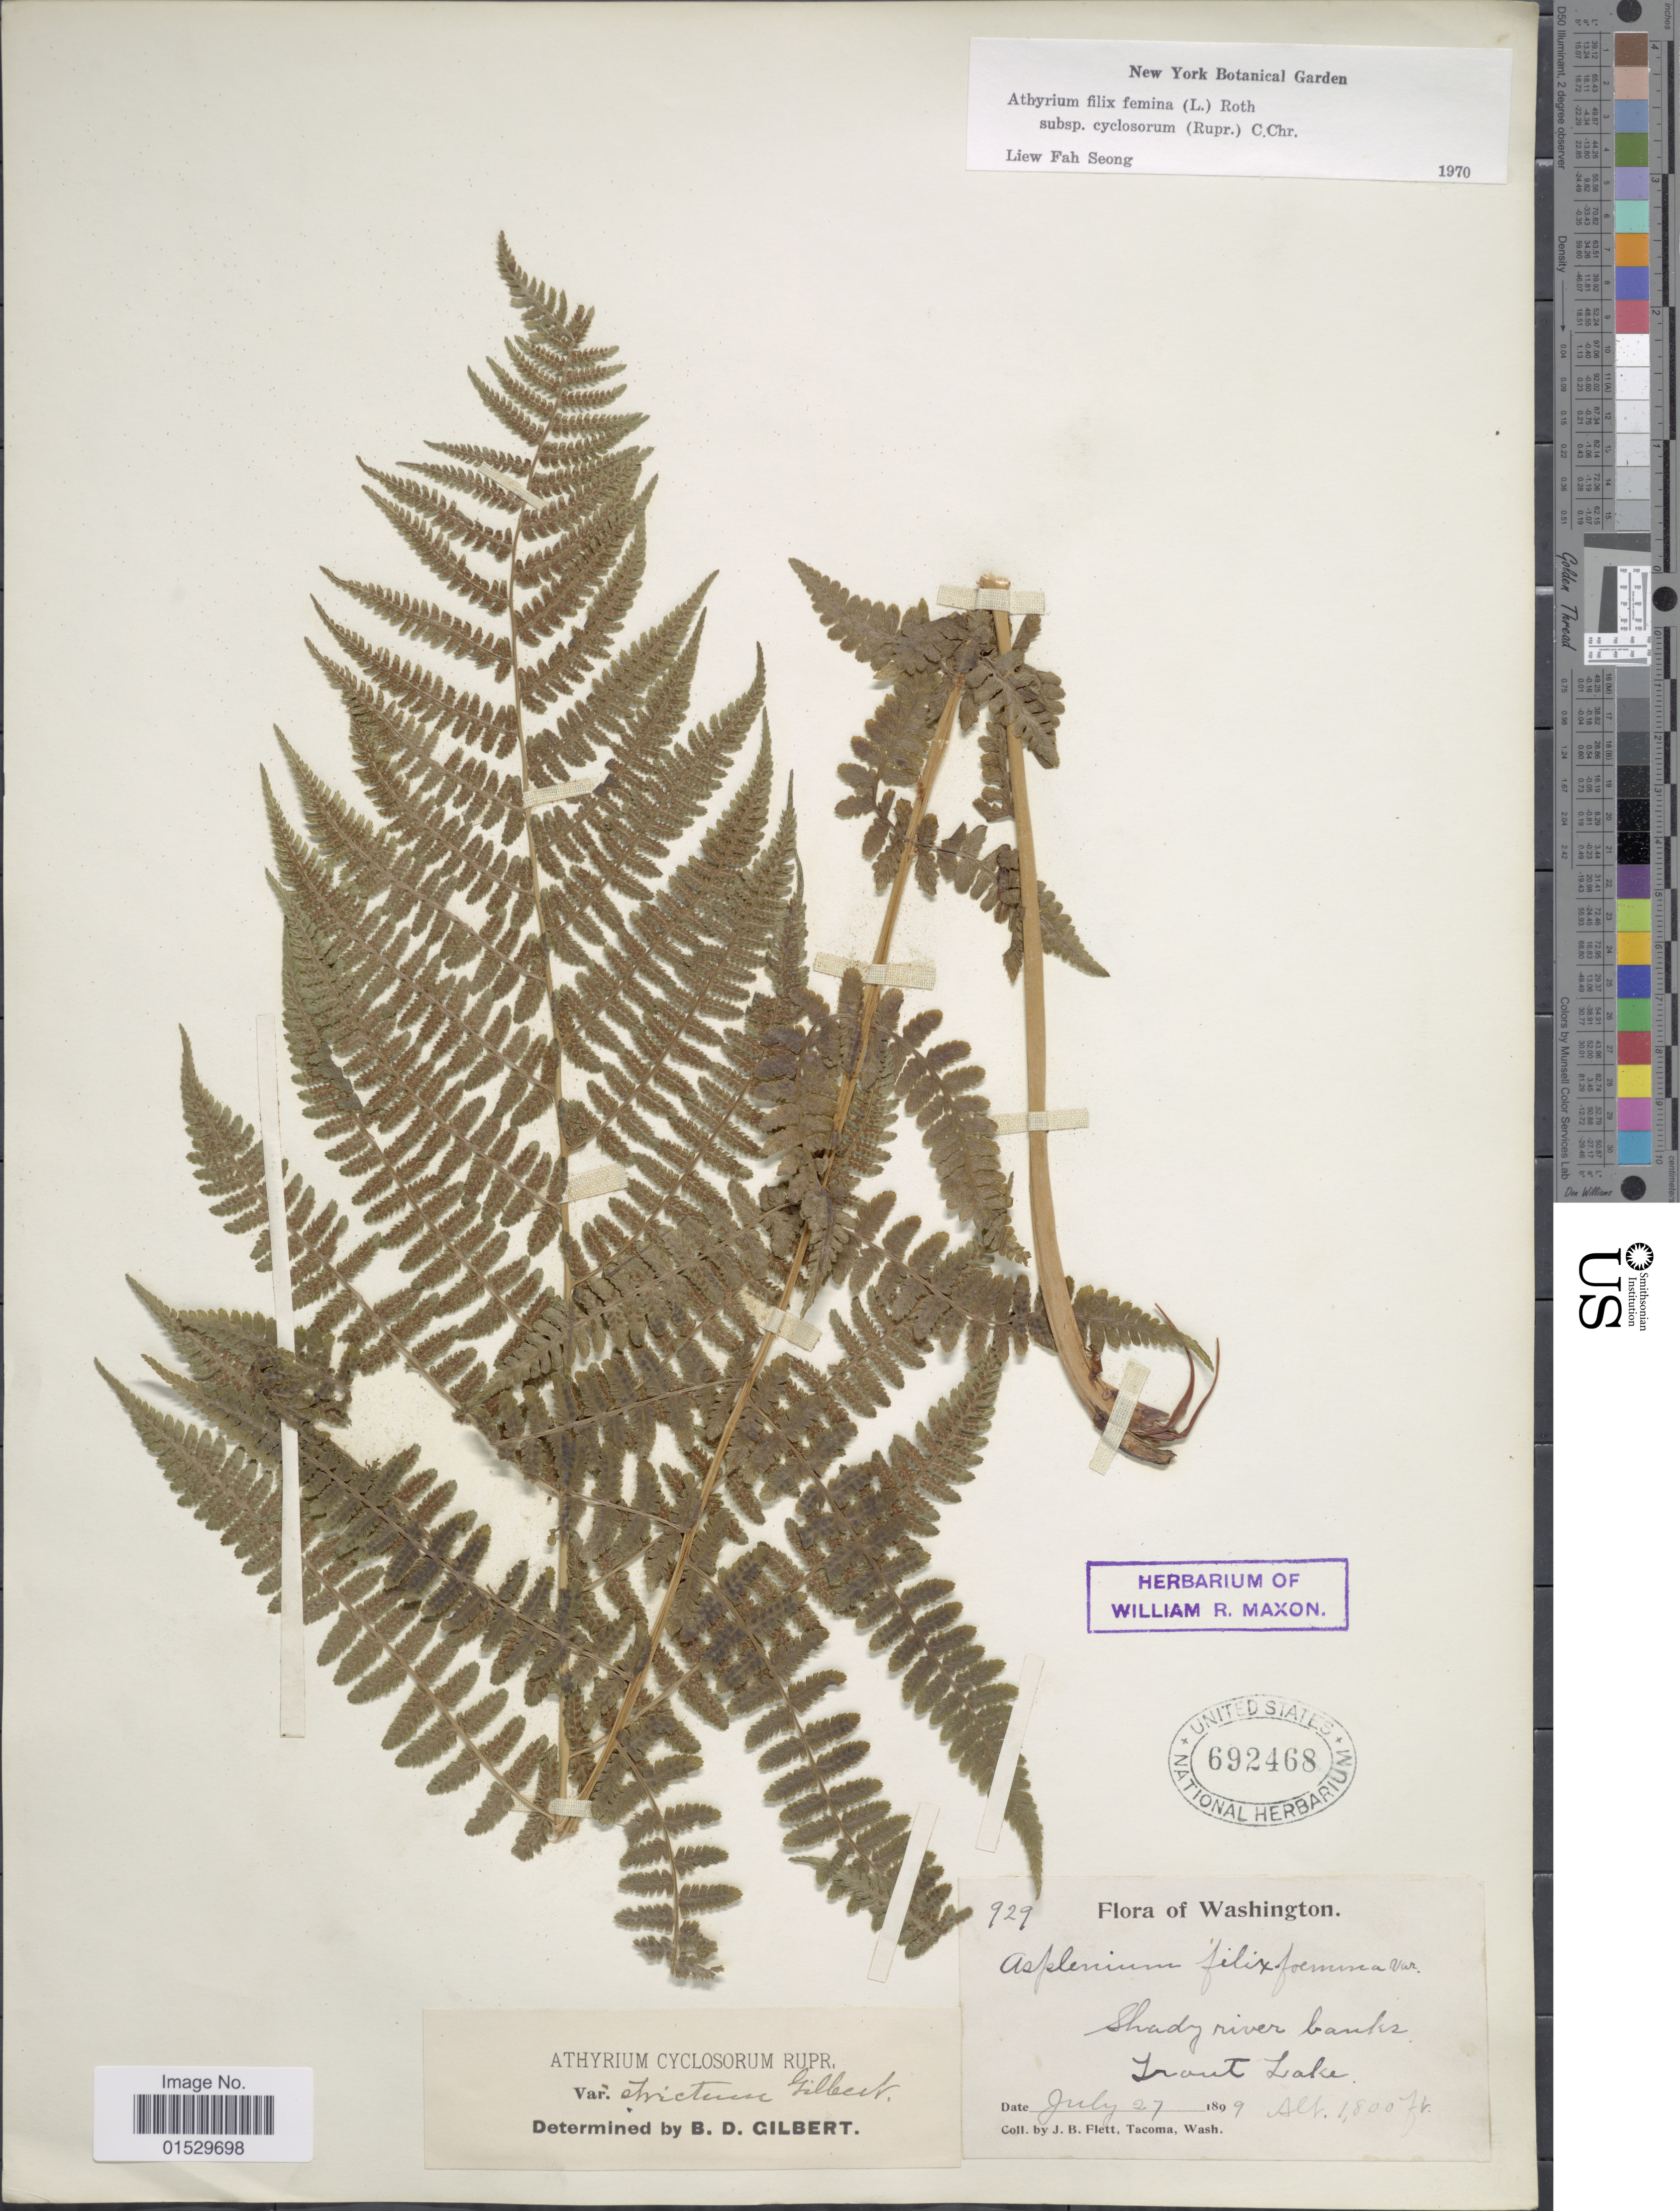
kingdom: Plantae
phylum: Tracheophyta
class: Polypodiopsida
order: Polypodiales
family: Athyriaceae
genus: Athyrium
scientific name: Athyrium filix-femina subsp. cyclosorum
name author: (Rupr.) C. Chr.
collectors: J. Flett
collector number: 929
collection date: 1809-07-27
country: United States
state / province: Washington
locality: Grant Lake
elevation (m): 549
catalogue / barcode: US 692468